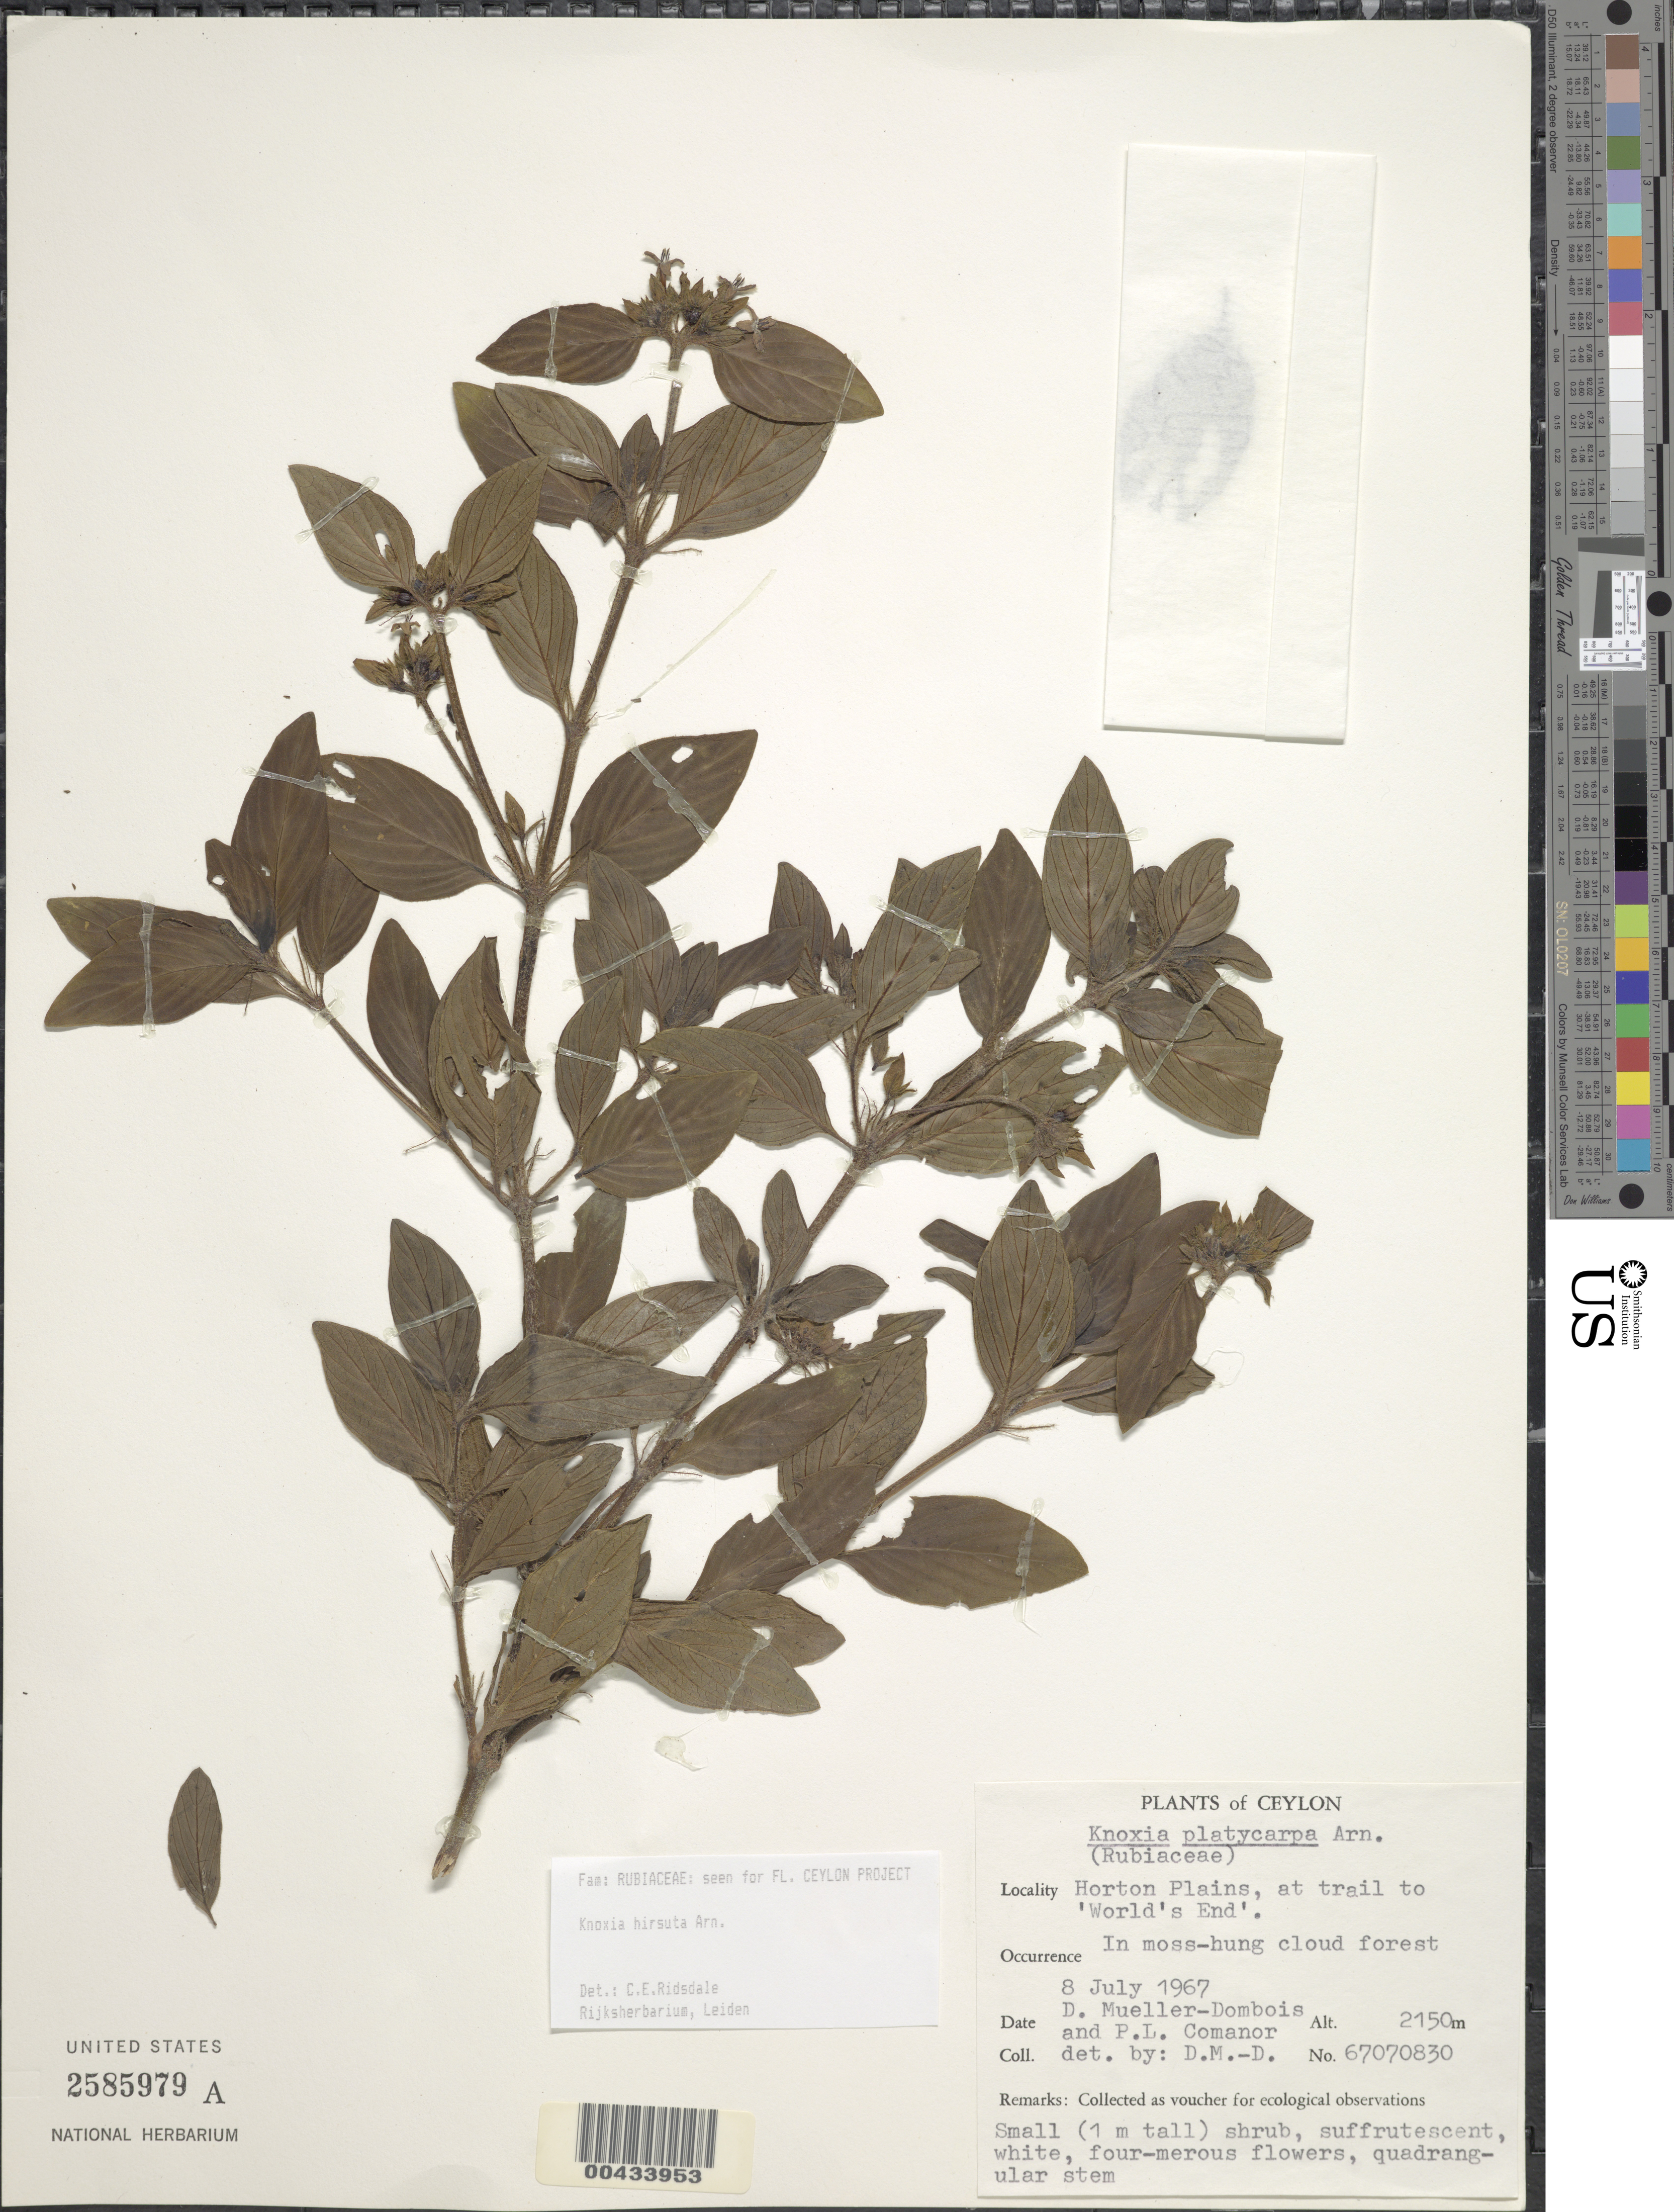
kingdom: Plantae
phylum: Tracheophyta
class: Magnoliopsida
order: Gentianales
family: Rubiaceae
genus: Knoxia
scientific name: Knoxia hirsuta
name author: Arn.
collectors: D. Mueller-Dombois & P. Comanor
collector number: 67070830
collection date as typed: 08 Jul 1967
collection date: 1967-07-08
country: Sri Lanka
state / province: Central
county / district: Nuwara Eliya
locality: Horton Plains, at trail to World's End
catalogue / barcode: US 2585979A